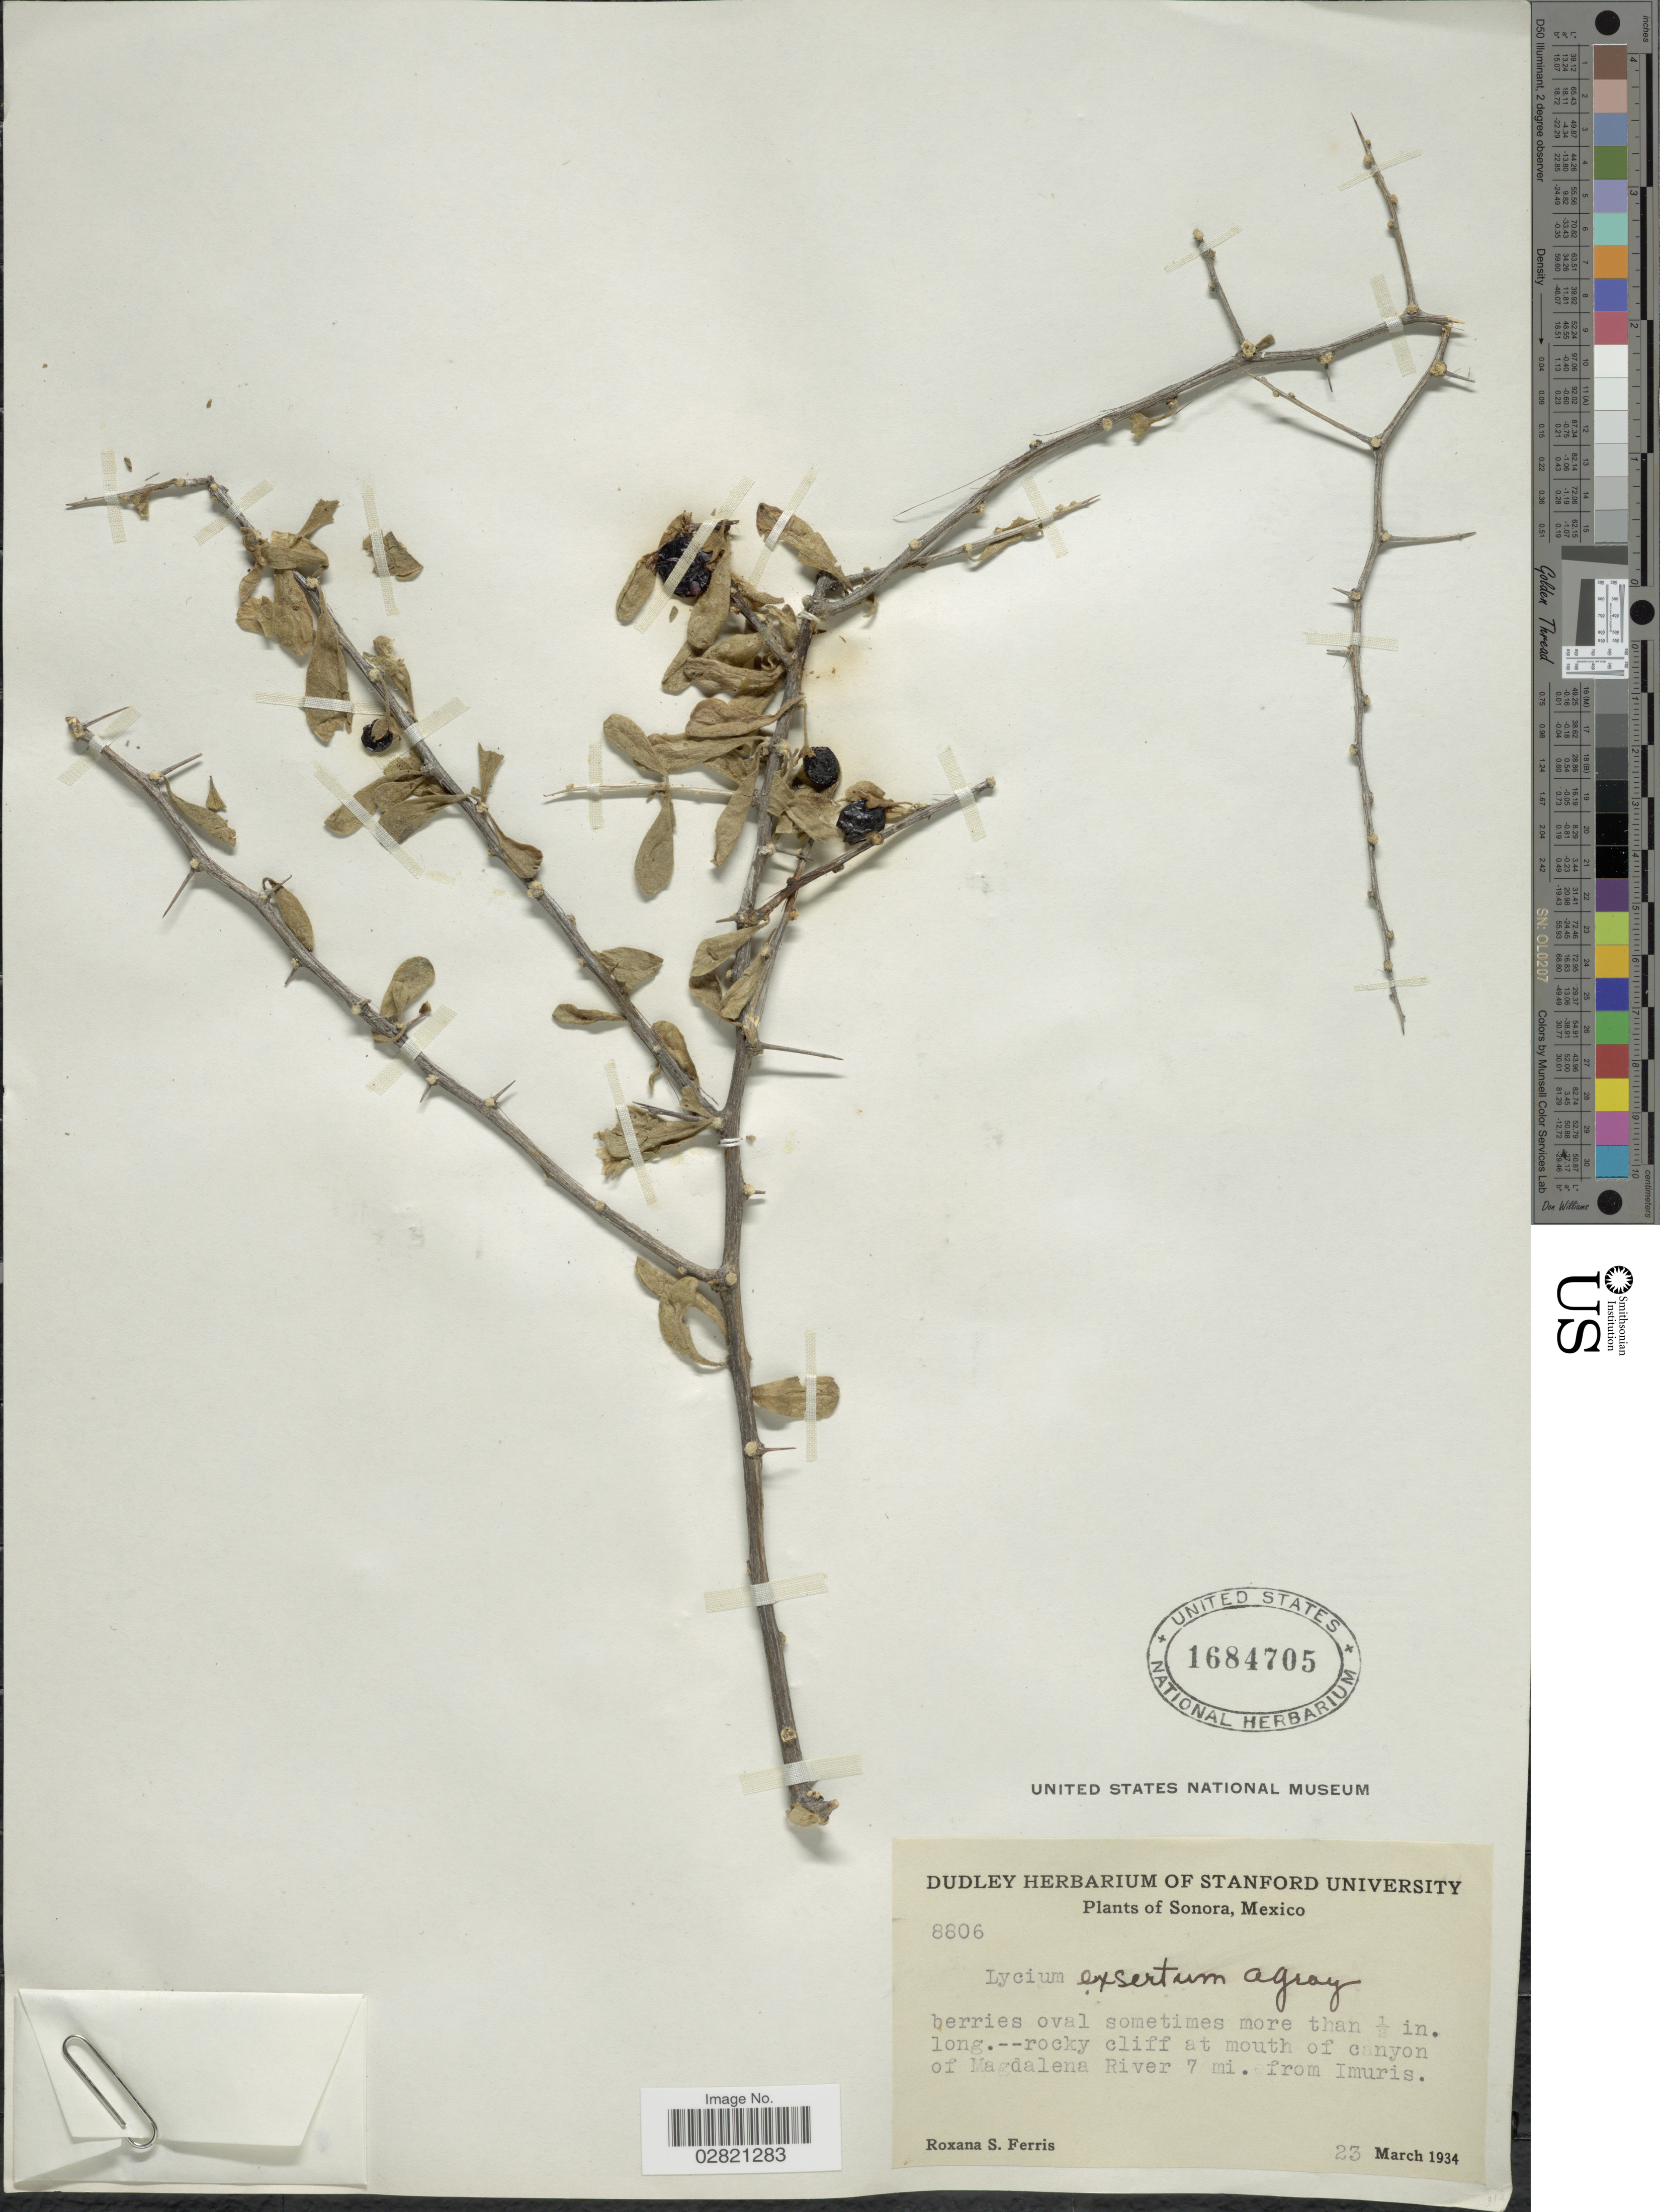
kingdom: Plantae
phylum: Tracheophyta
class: Magnoliopsida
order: Solanales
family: Solanaceae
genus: Lycium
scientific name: Lycium exsertum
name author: A. Gray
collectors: R. S. Ferris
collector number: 8806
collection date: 1934-03-23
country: Mexico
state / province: Sonora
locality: At mouth of canyon of Magdalena River 7 mi. from Imuris.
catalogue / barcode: US 1684705